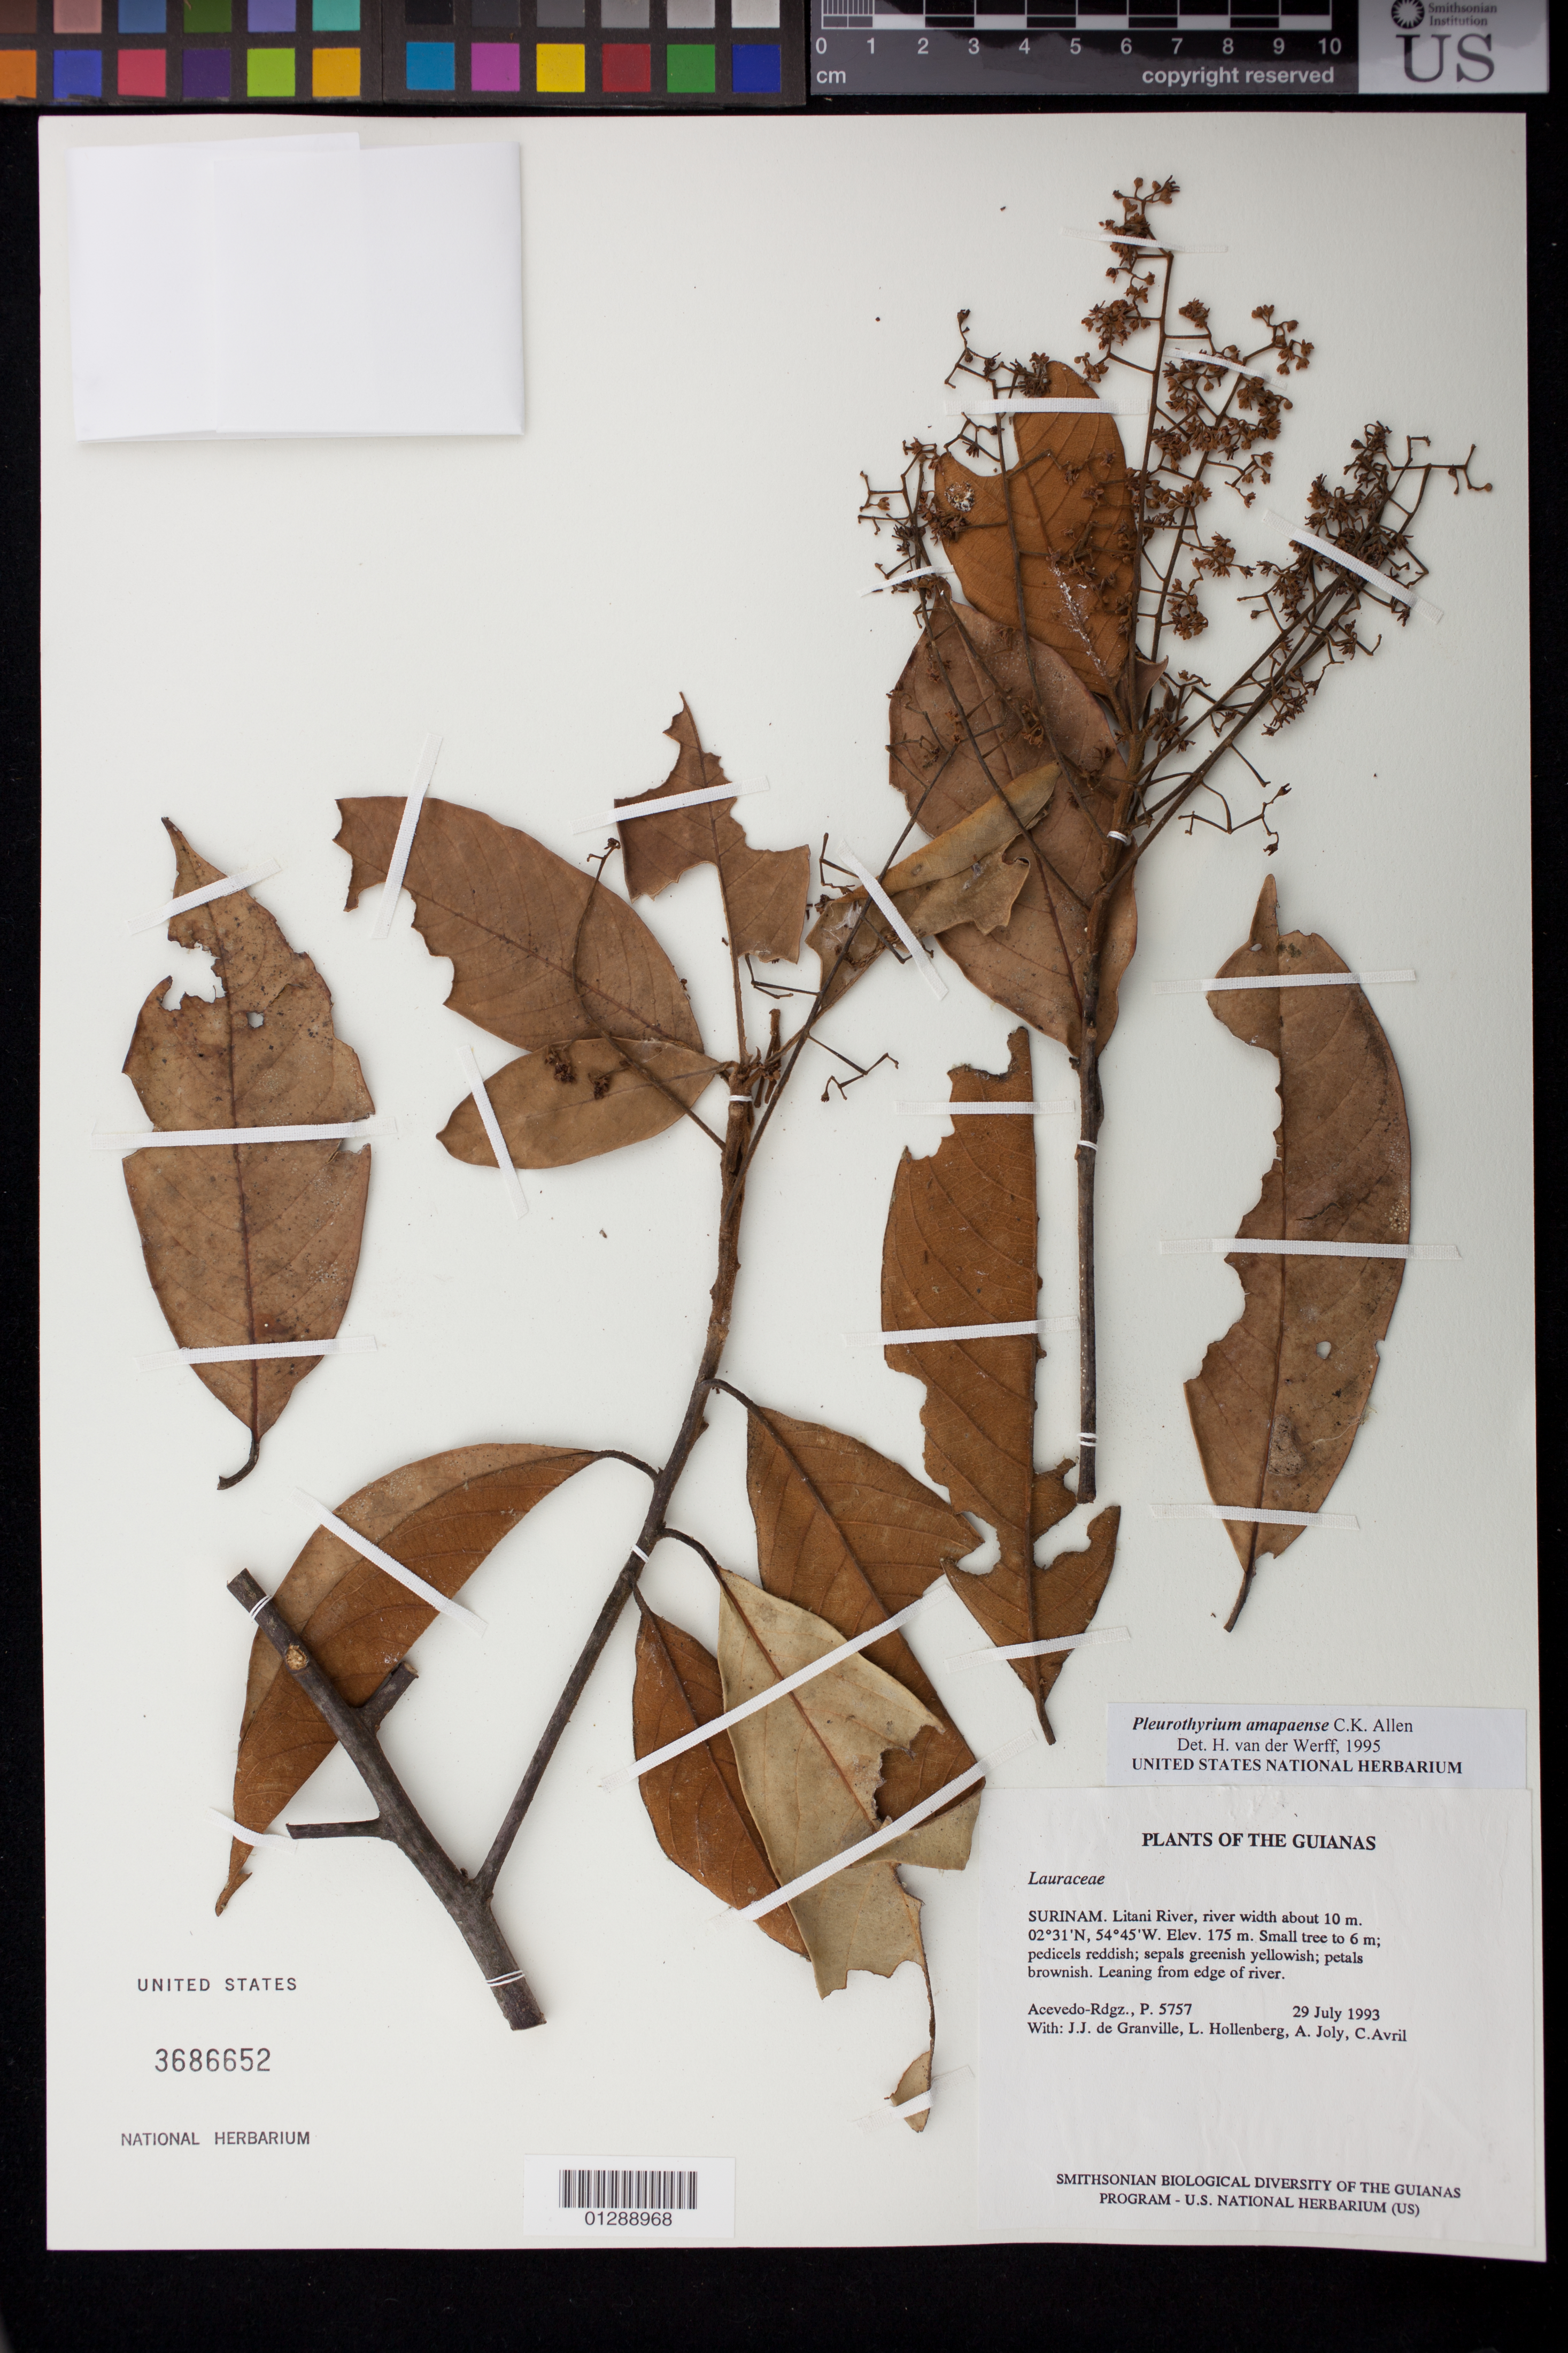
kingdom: Plantae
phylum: Tracheophyta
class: Magnoliopsida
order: Laurales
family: Lauraceae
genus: Pleurothyrium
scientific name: Pleurothyrium amapaensis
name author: C.K. Allen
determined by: van der Werff, H., (MO), Missouri Botanical Garden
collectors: P. Acevedo-Rodr., J.-J. de Granville, L. Hollenberg, A. Joly & C. Avril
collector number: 5757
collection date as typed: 29 July 1993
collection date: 1993-07-29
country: Suriname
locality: Litani River, river width about 10 m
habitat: Leaning from edge of river.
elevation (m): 175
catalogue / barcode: US 3686652